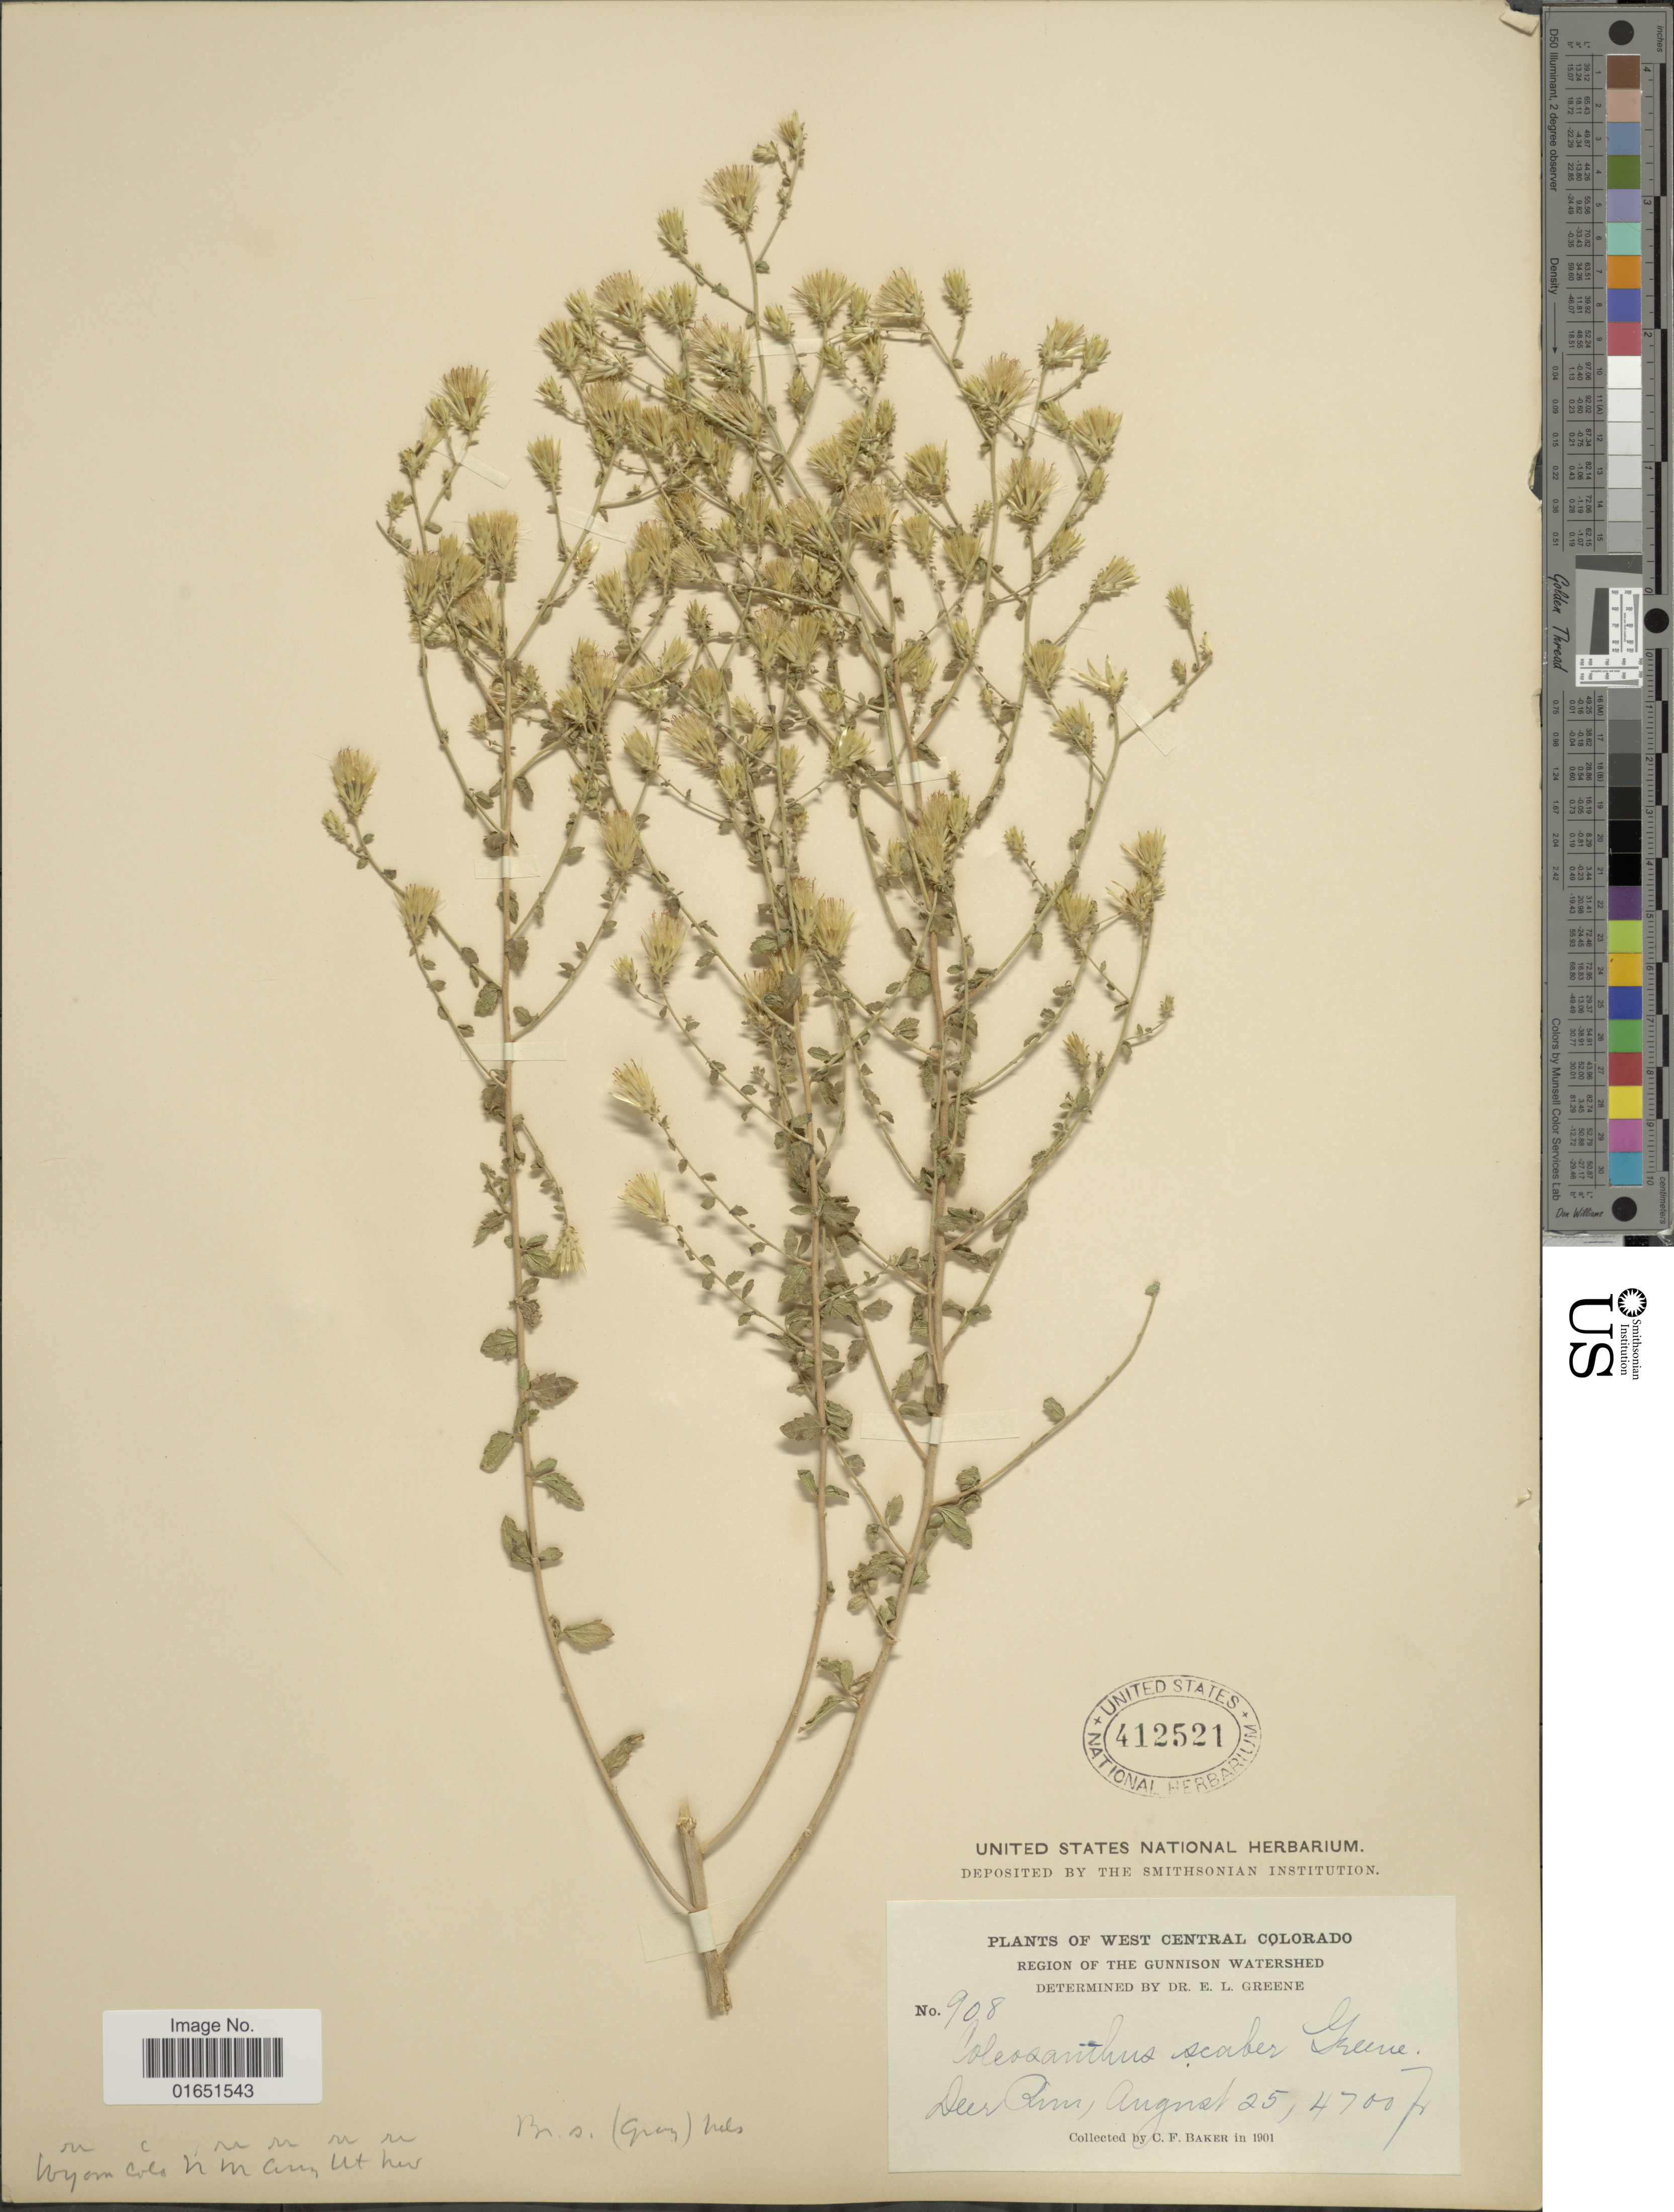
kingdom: Plantae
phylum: Tracheophyta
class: Magnoliopsida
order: Asterales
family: Asteraceae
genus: Brickellia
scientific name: Brickellia scabra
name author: (A. Gray) A. Nelson ex B.L. Rob.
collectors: C. F. Baker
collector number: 908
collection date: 1901-08-25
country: United States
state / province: Colorado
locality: West Central Colorado, Deer Rim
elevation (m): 1433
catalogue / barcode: US 412521